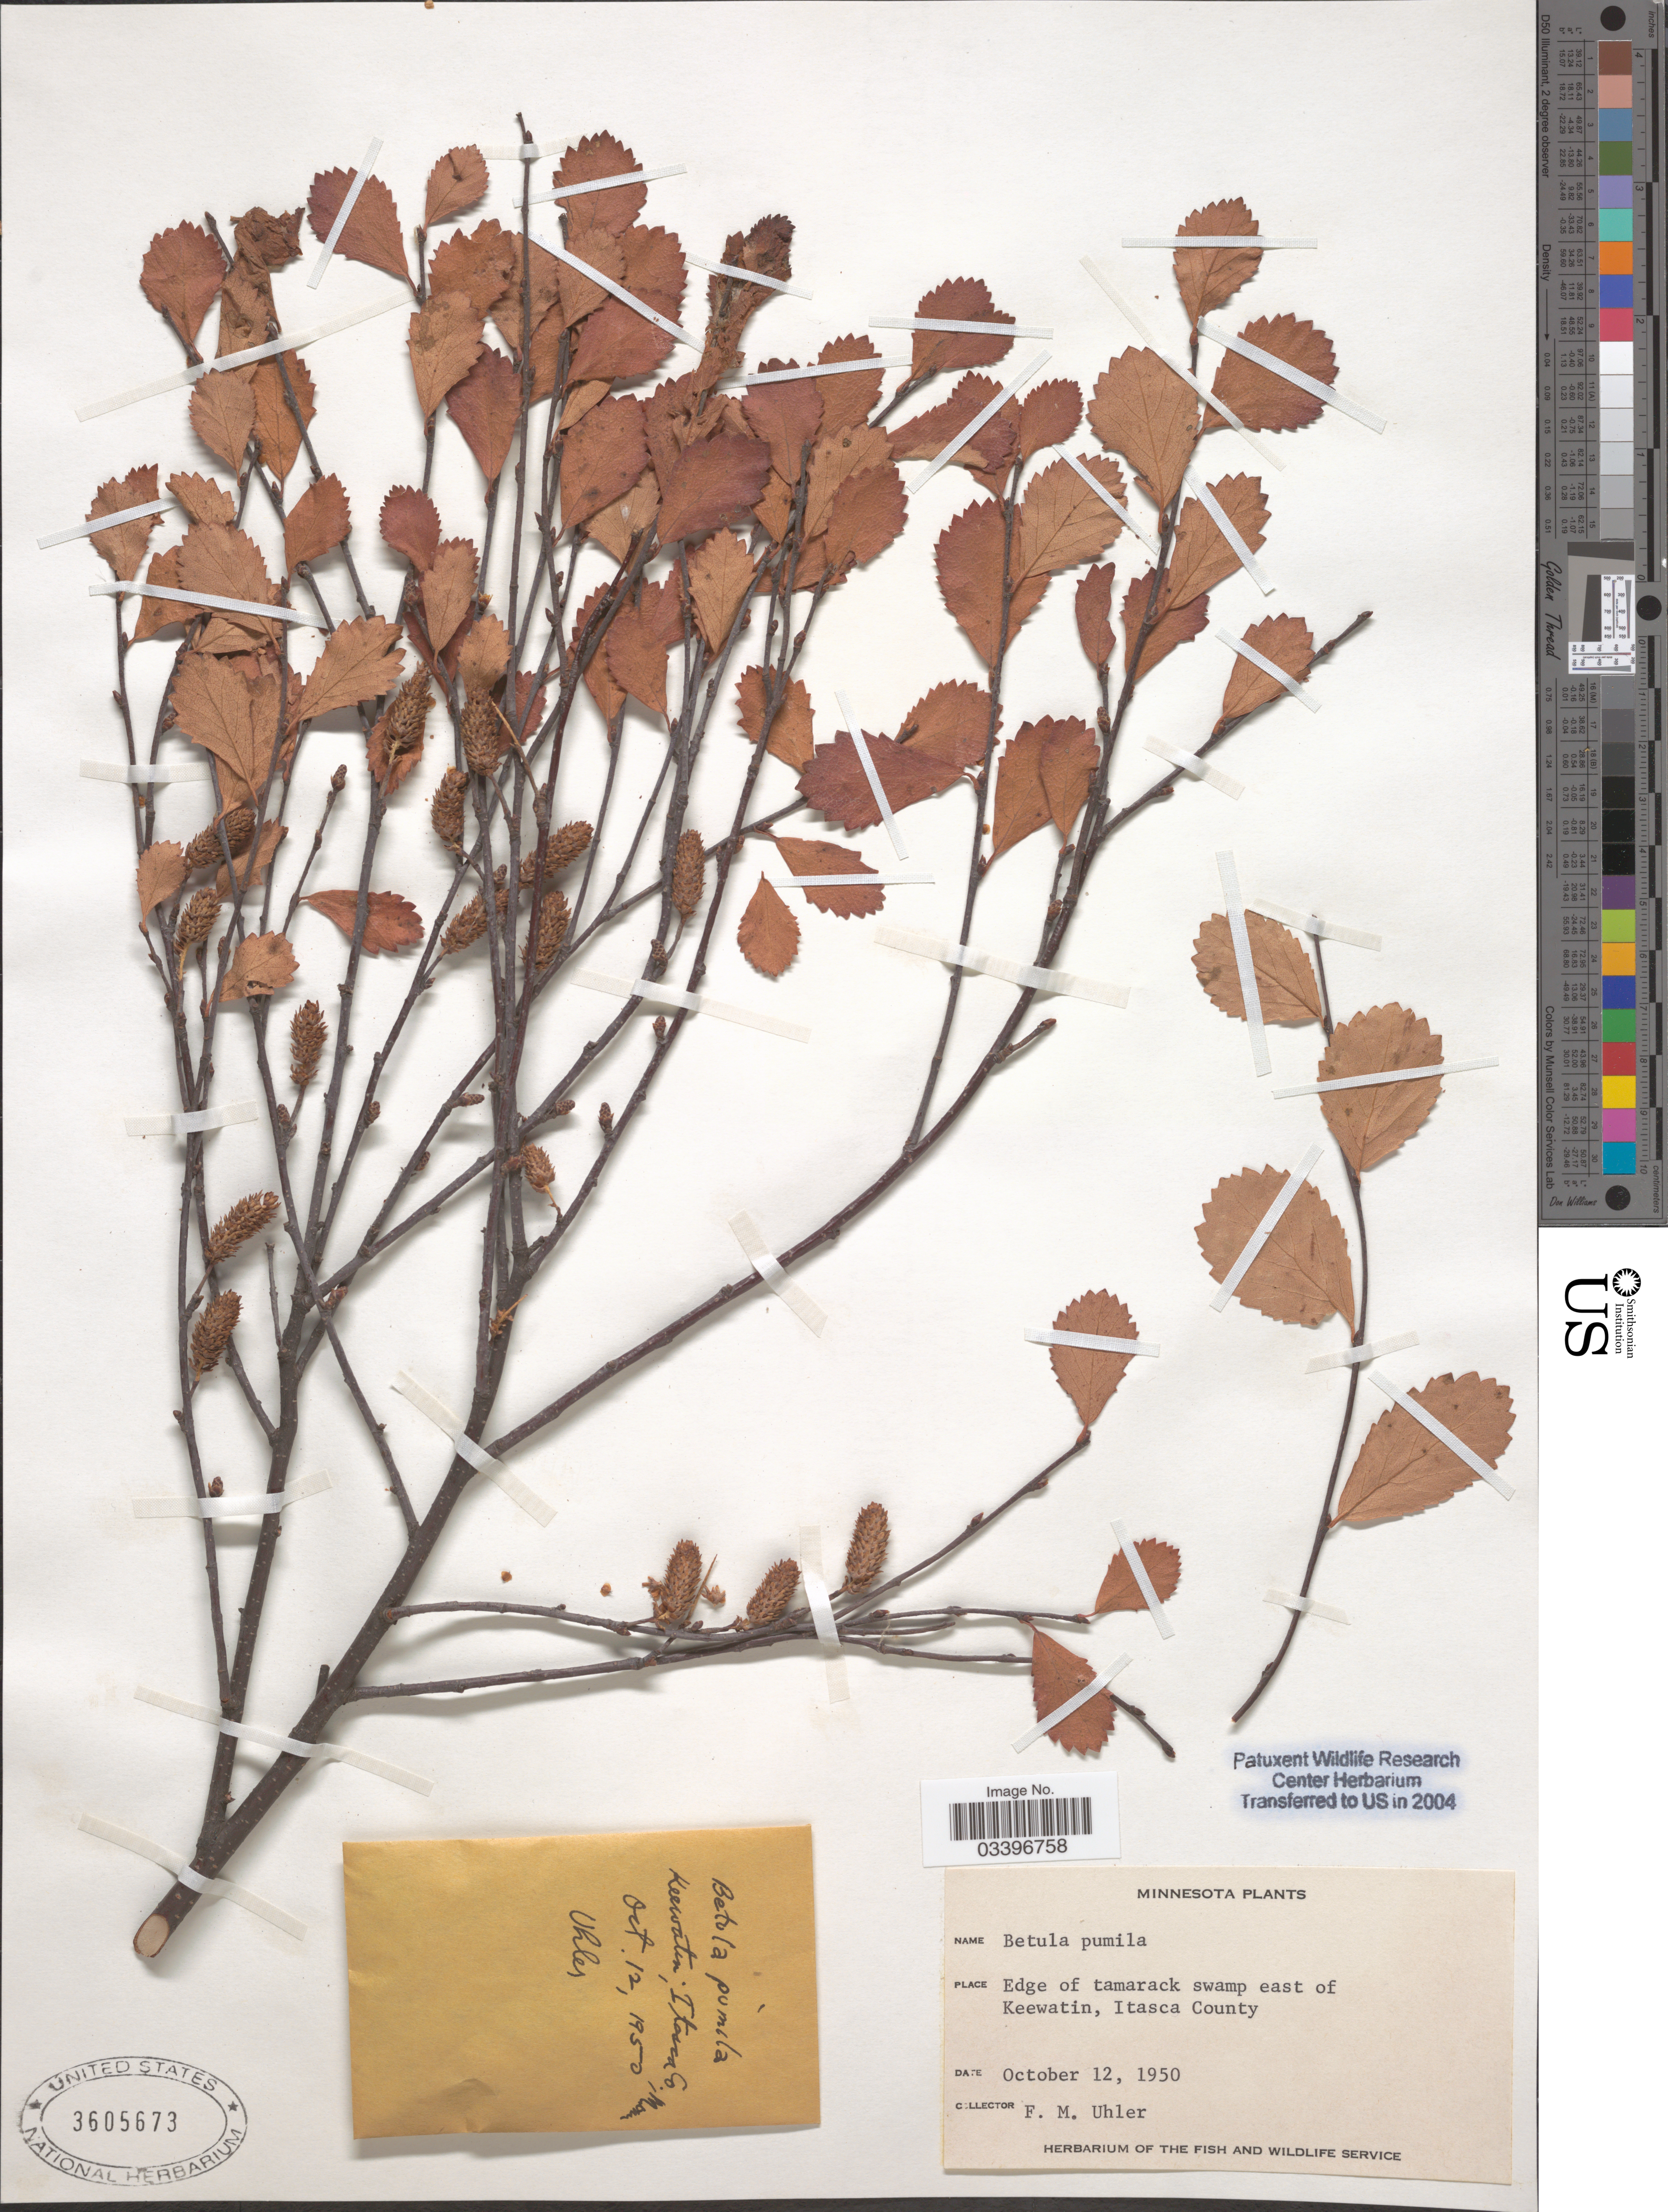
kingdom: Plantae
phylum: Tracheophyta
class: Magnoliopsida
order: Fagales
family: Betulaceae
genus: Betula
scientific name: Betula pumila var. glandulifera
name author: Regel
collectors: F. M. Uhler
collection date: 1950-10-12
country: United States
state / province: Minnesota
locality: Edge of tamarack swamp east of Keewatin, Itasca County.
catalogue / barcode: US 3605673